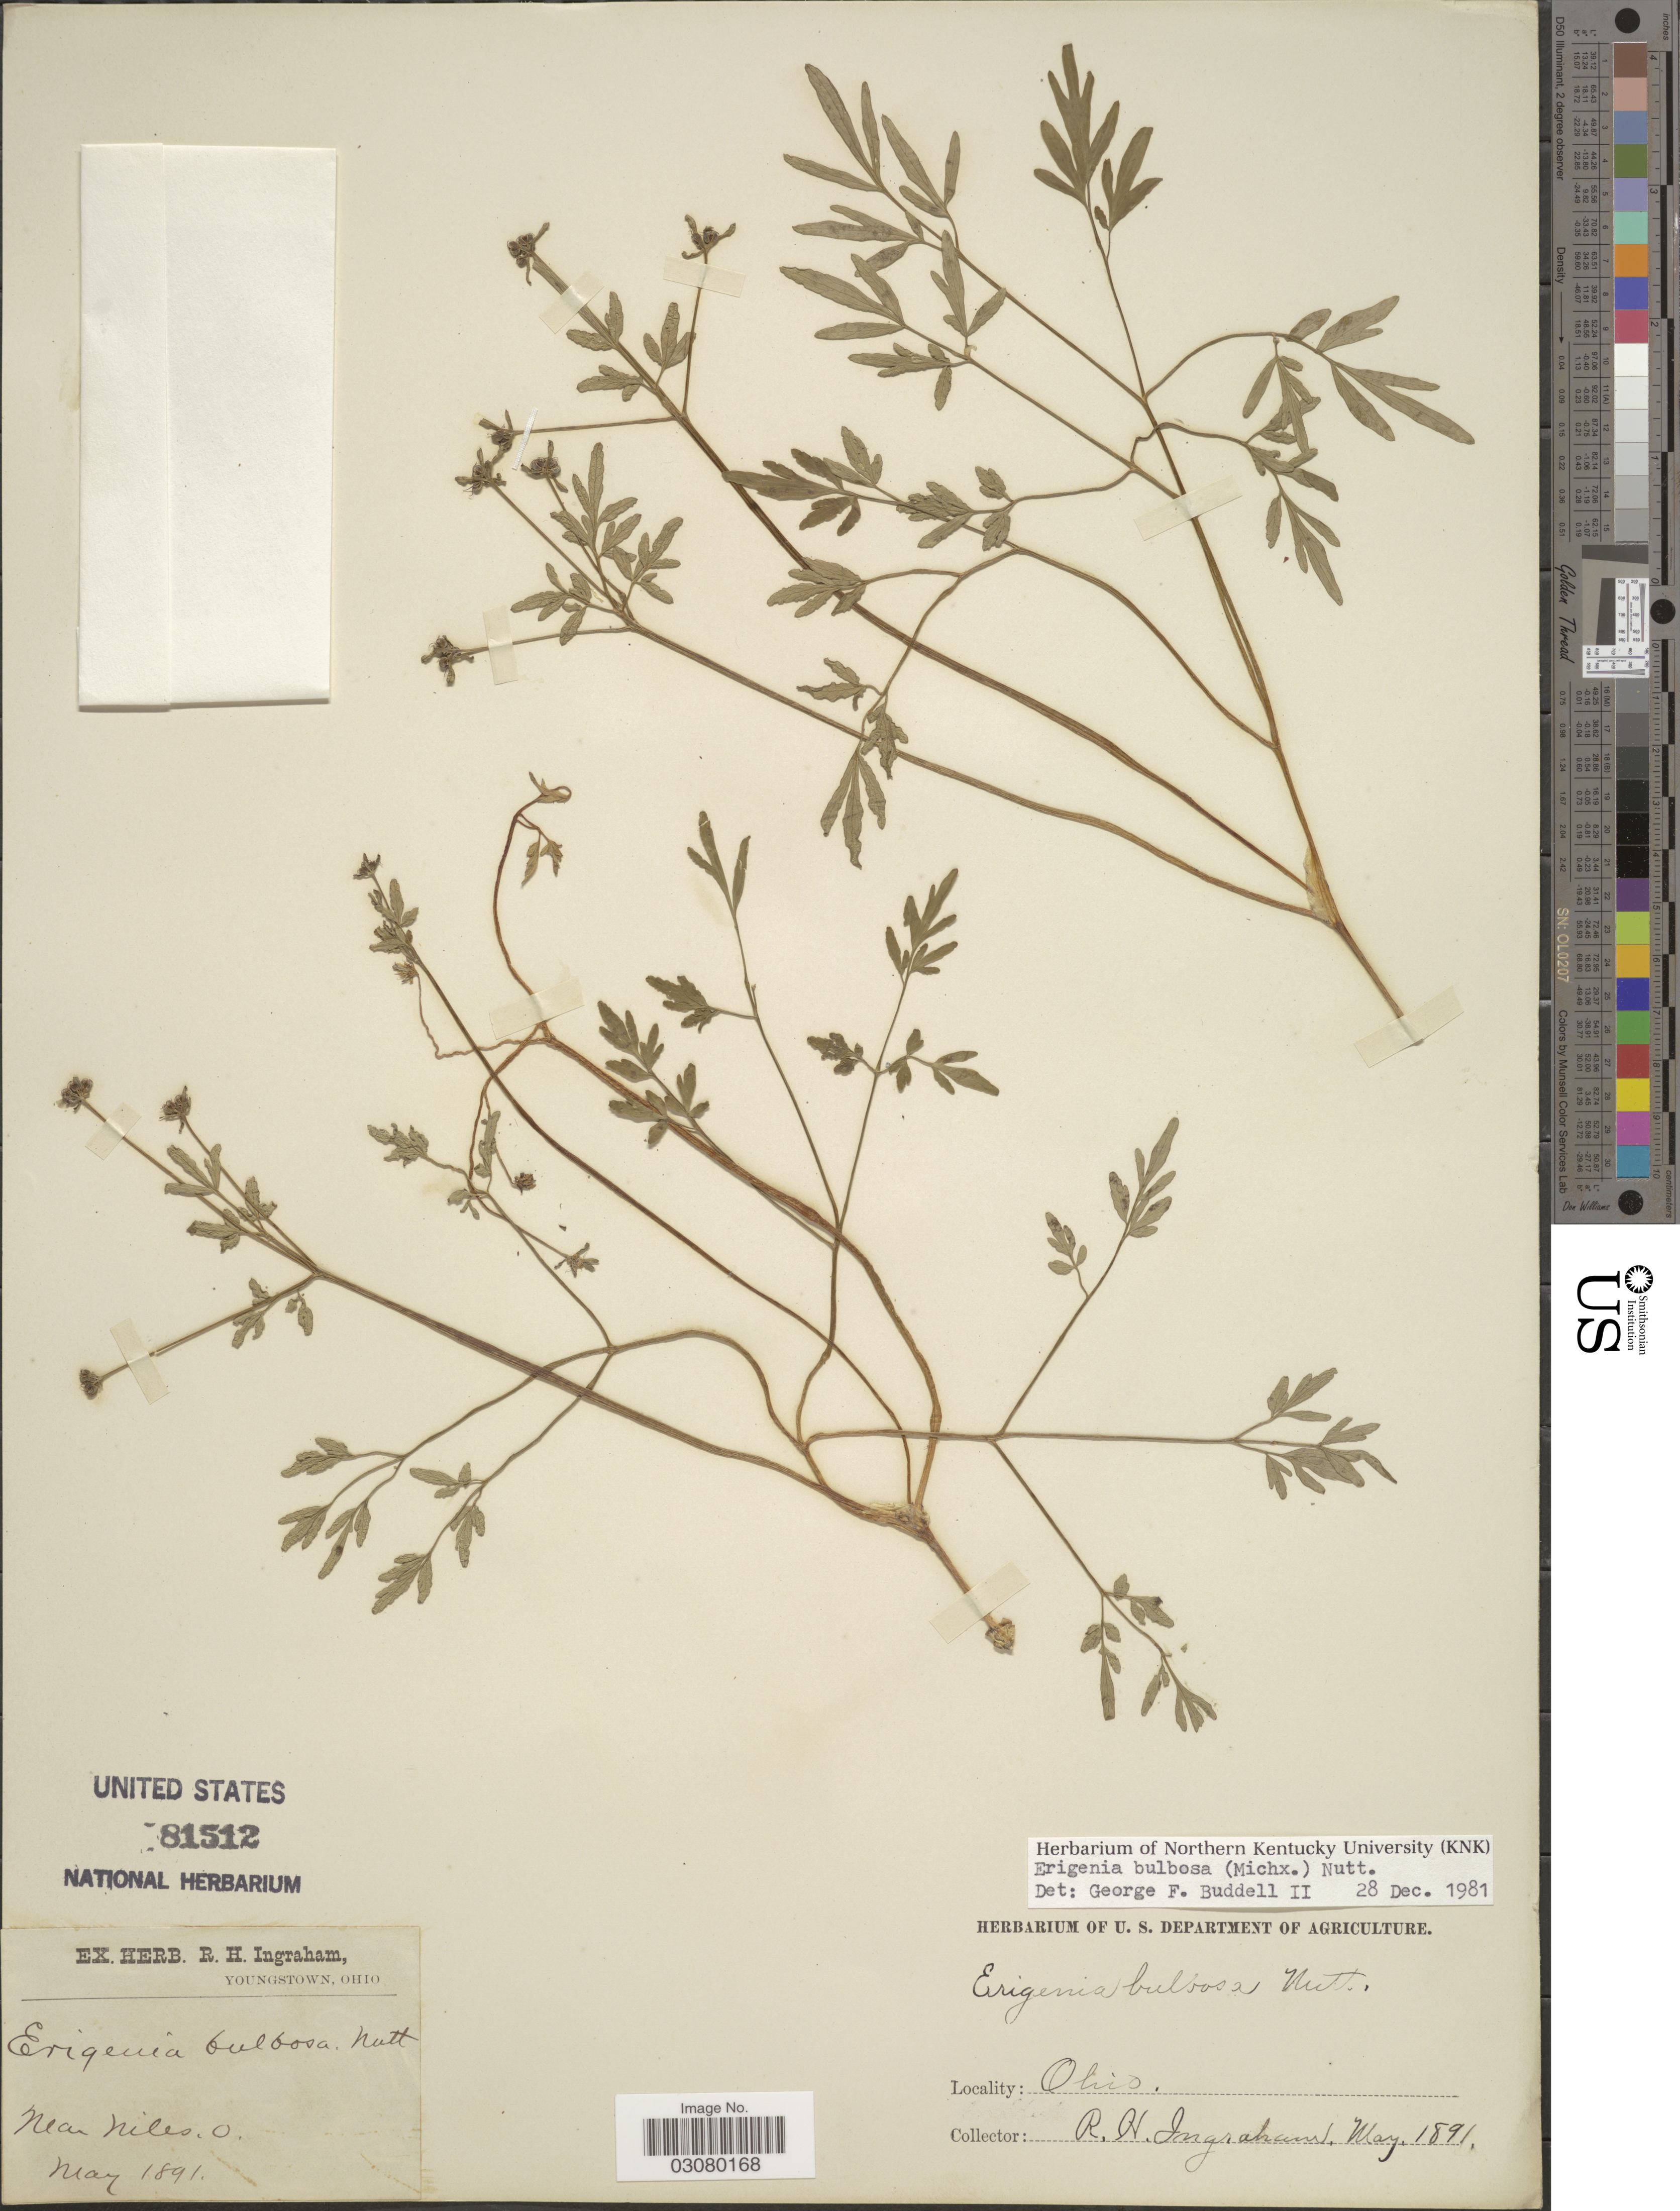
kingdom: Plantae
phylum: Tracheophyta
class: Magnoliopsida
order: Apiales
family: Apiaceae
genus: Erigenia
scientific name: Erigenia bulbosa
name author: (Michx.) Nutt.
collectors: R. Ingraham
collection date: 1891-05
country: United States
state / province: Ohio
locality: Near Niles.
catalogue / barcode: US 81512